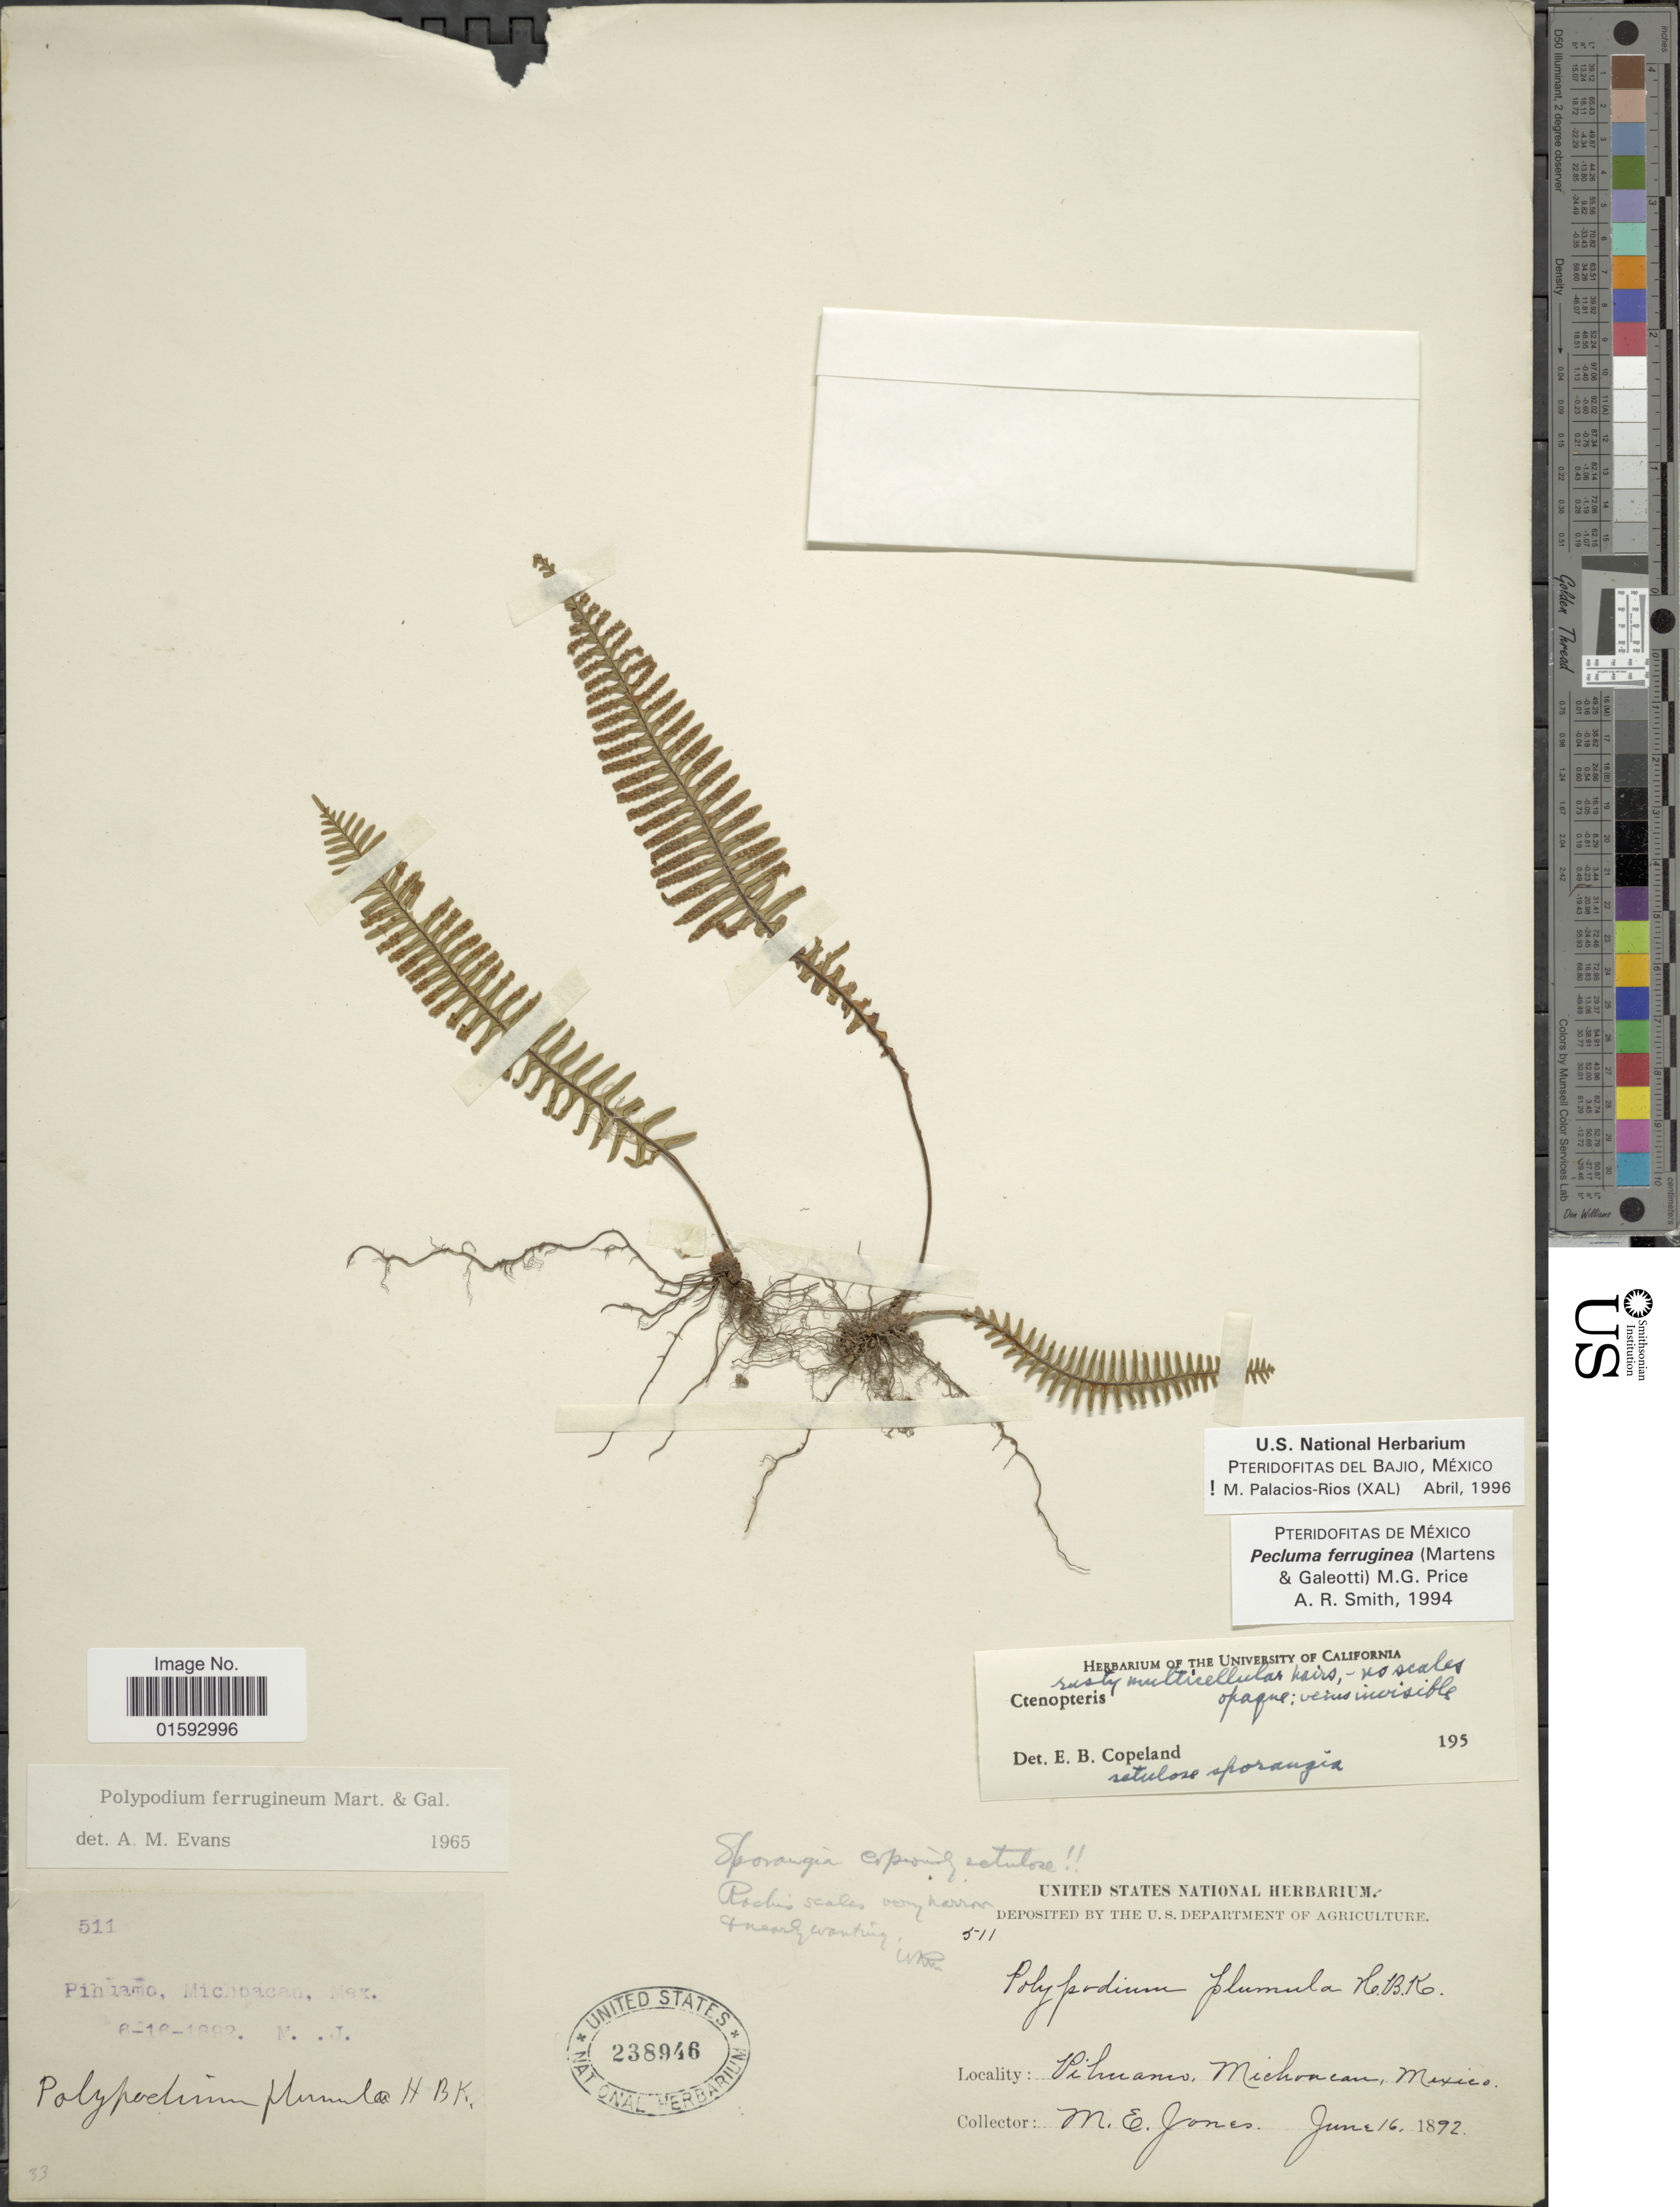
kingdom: Plantae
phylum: Tracheophyta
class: Polypodiopsida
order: Polypodiales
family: Polypodiaceae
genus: Pecluma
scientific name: Pecluma ferruginea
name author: (M. Martens & Galeotti) Price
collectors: M. E. Jones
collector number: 511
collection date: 1892-06-16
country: Mexico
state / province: Michoacán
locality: Pihuamo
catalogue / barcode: US 238946